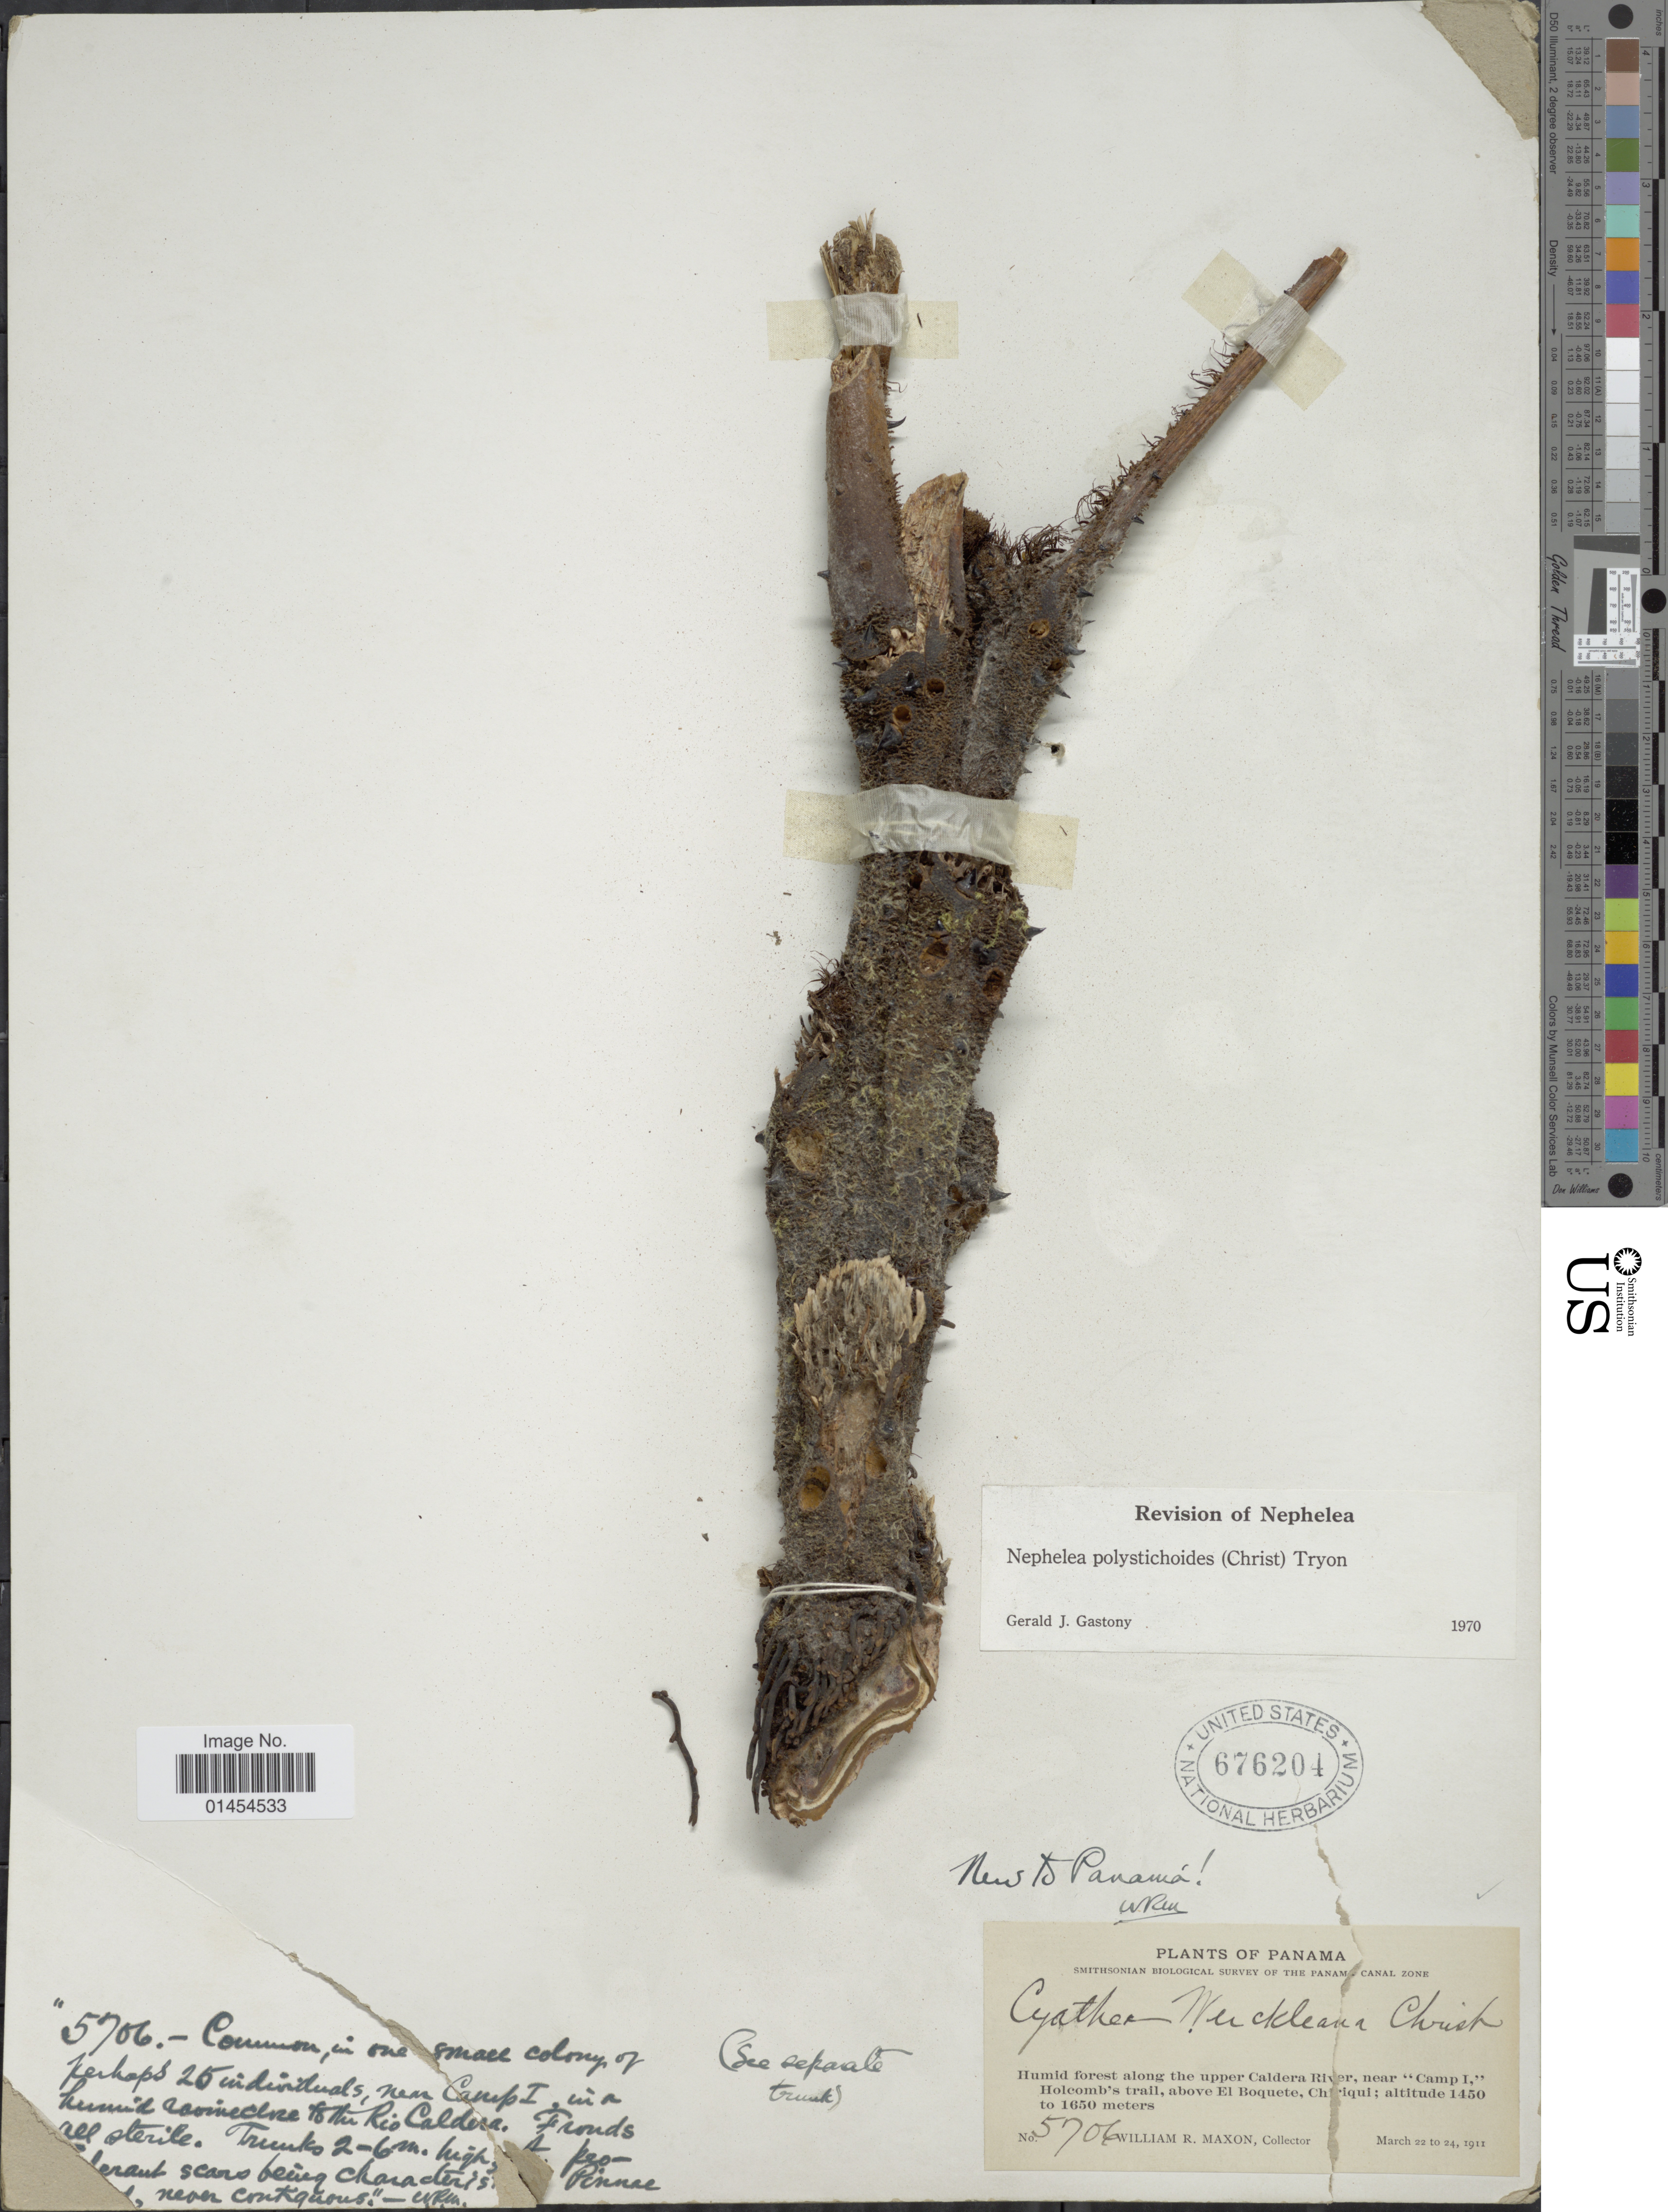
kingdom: Plantae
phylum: Tracheophyta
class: Polypodiopsida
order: Cyatheales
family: Cyatheaceae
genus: Alsophila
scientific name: Alsophila polystichoides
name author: Christ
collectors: W. R. Maxon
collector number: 5706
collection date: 1911-03-22/1911-03-24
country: Panama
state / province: Chiriqui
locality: Humid forest along the upper Caldera River, near "Camp I", Holcomb's trail, above El Boquete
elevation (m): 1450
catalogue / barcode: US 676204